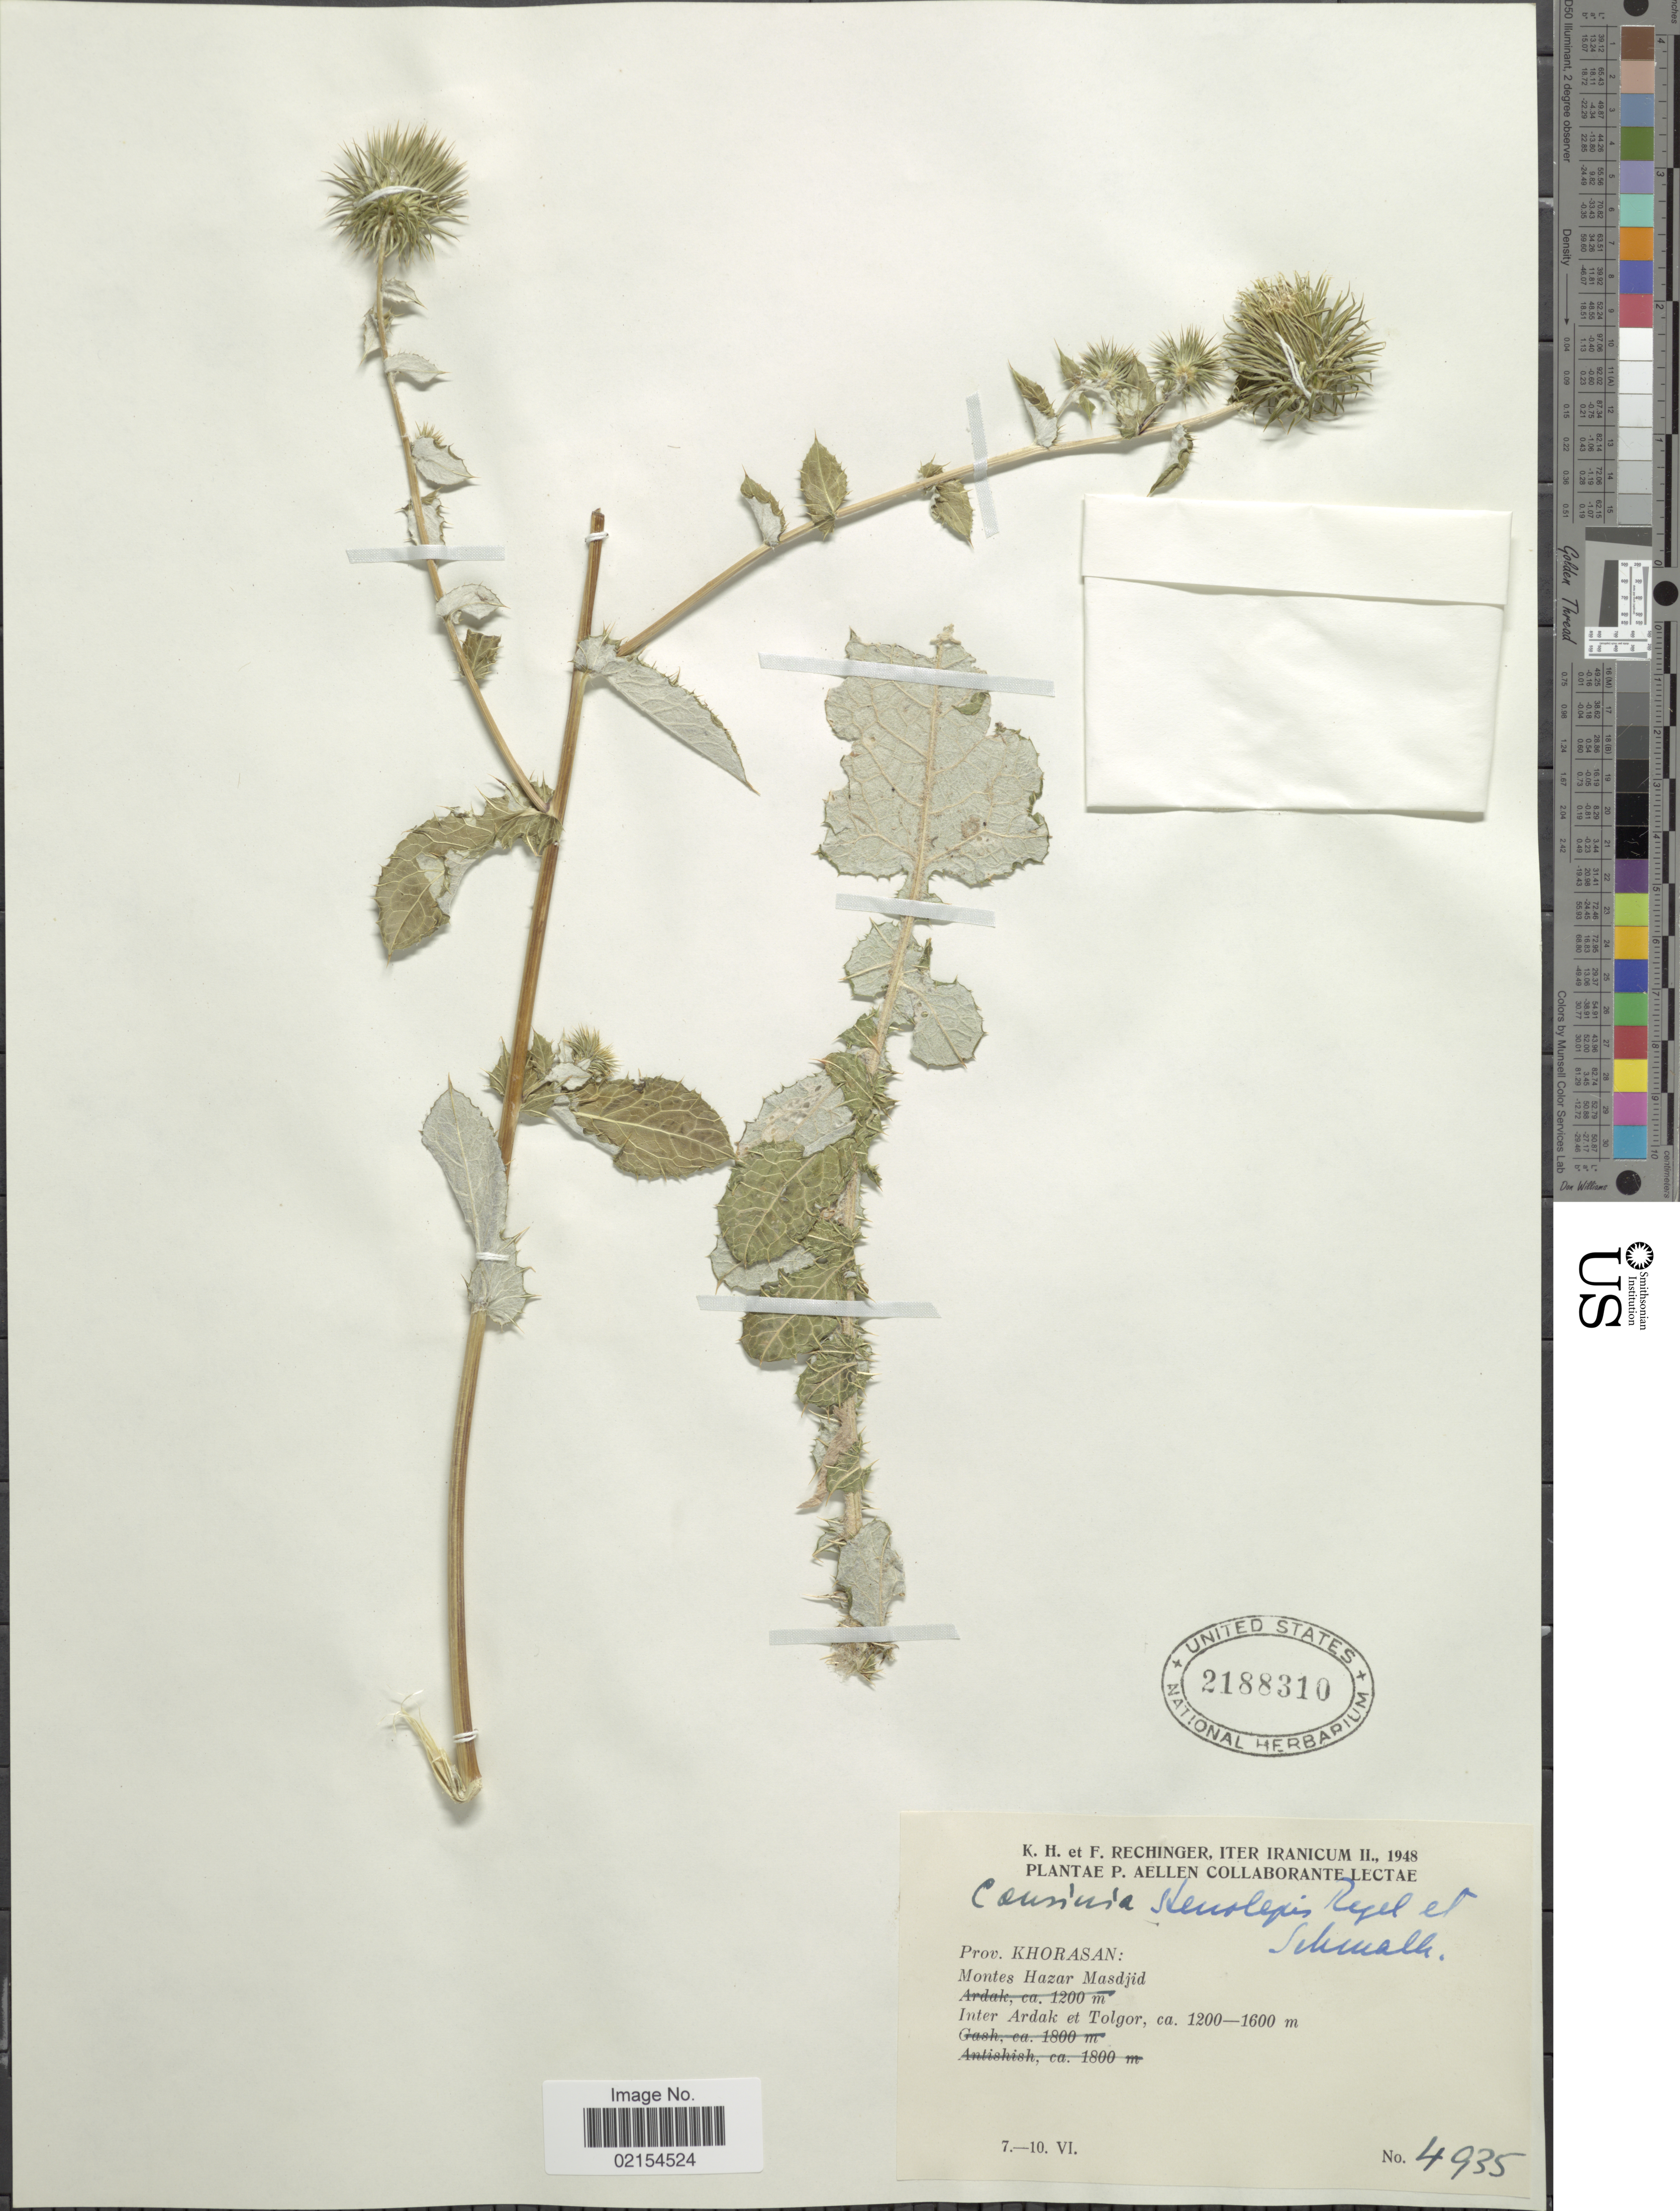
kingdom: Plantae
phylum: Tracheophyta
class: Magnoliopsida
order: Asterales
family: Asteraceae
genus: Cousinia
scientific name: Cousinia radians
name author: Bunge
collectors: K. H. Rechinger & F. Rechinger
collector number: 4935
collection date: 1948-06-07/1948-06-10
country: Iran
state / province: Khorasan [obsolete]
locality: Iter Iranicum, Prov. Khorasan: Montes Hazar Masdjid, Inter Ardakp et Tolgor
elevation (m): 1200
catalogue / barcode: US 2188310